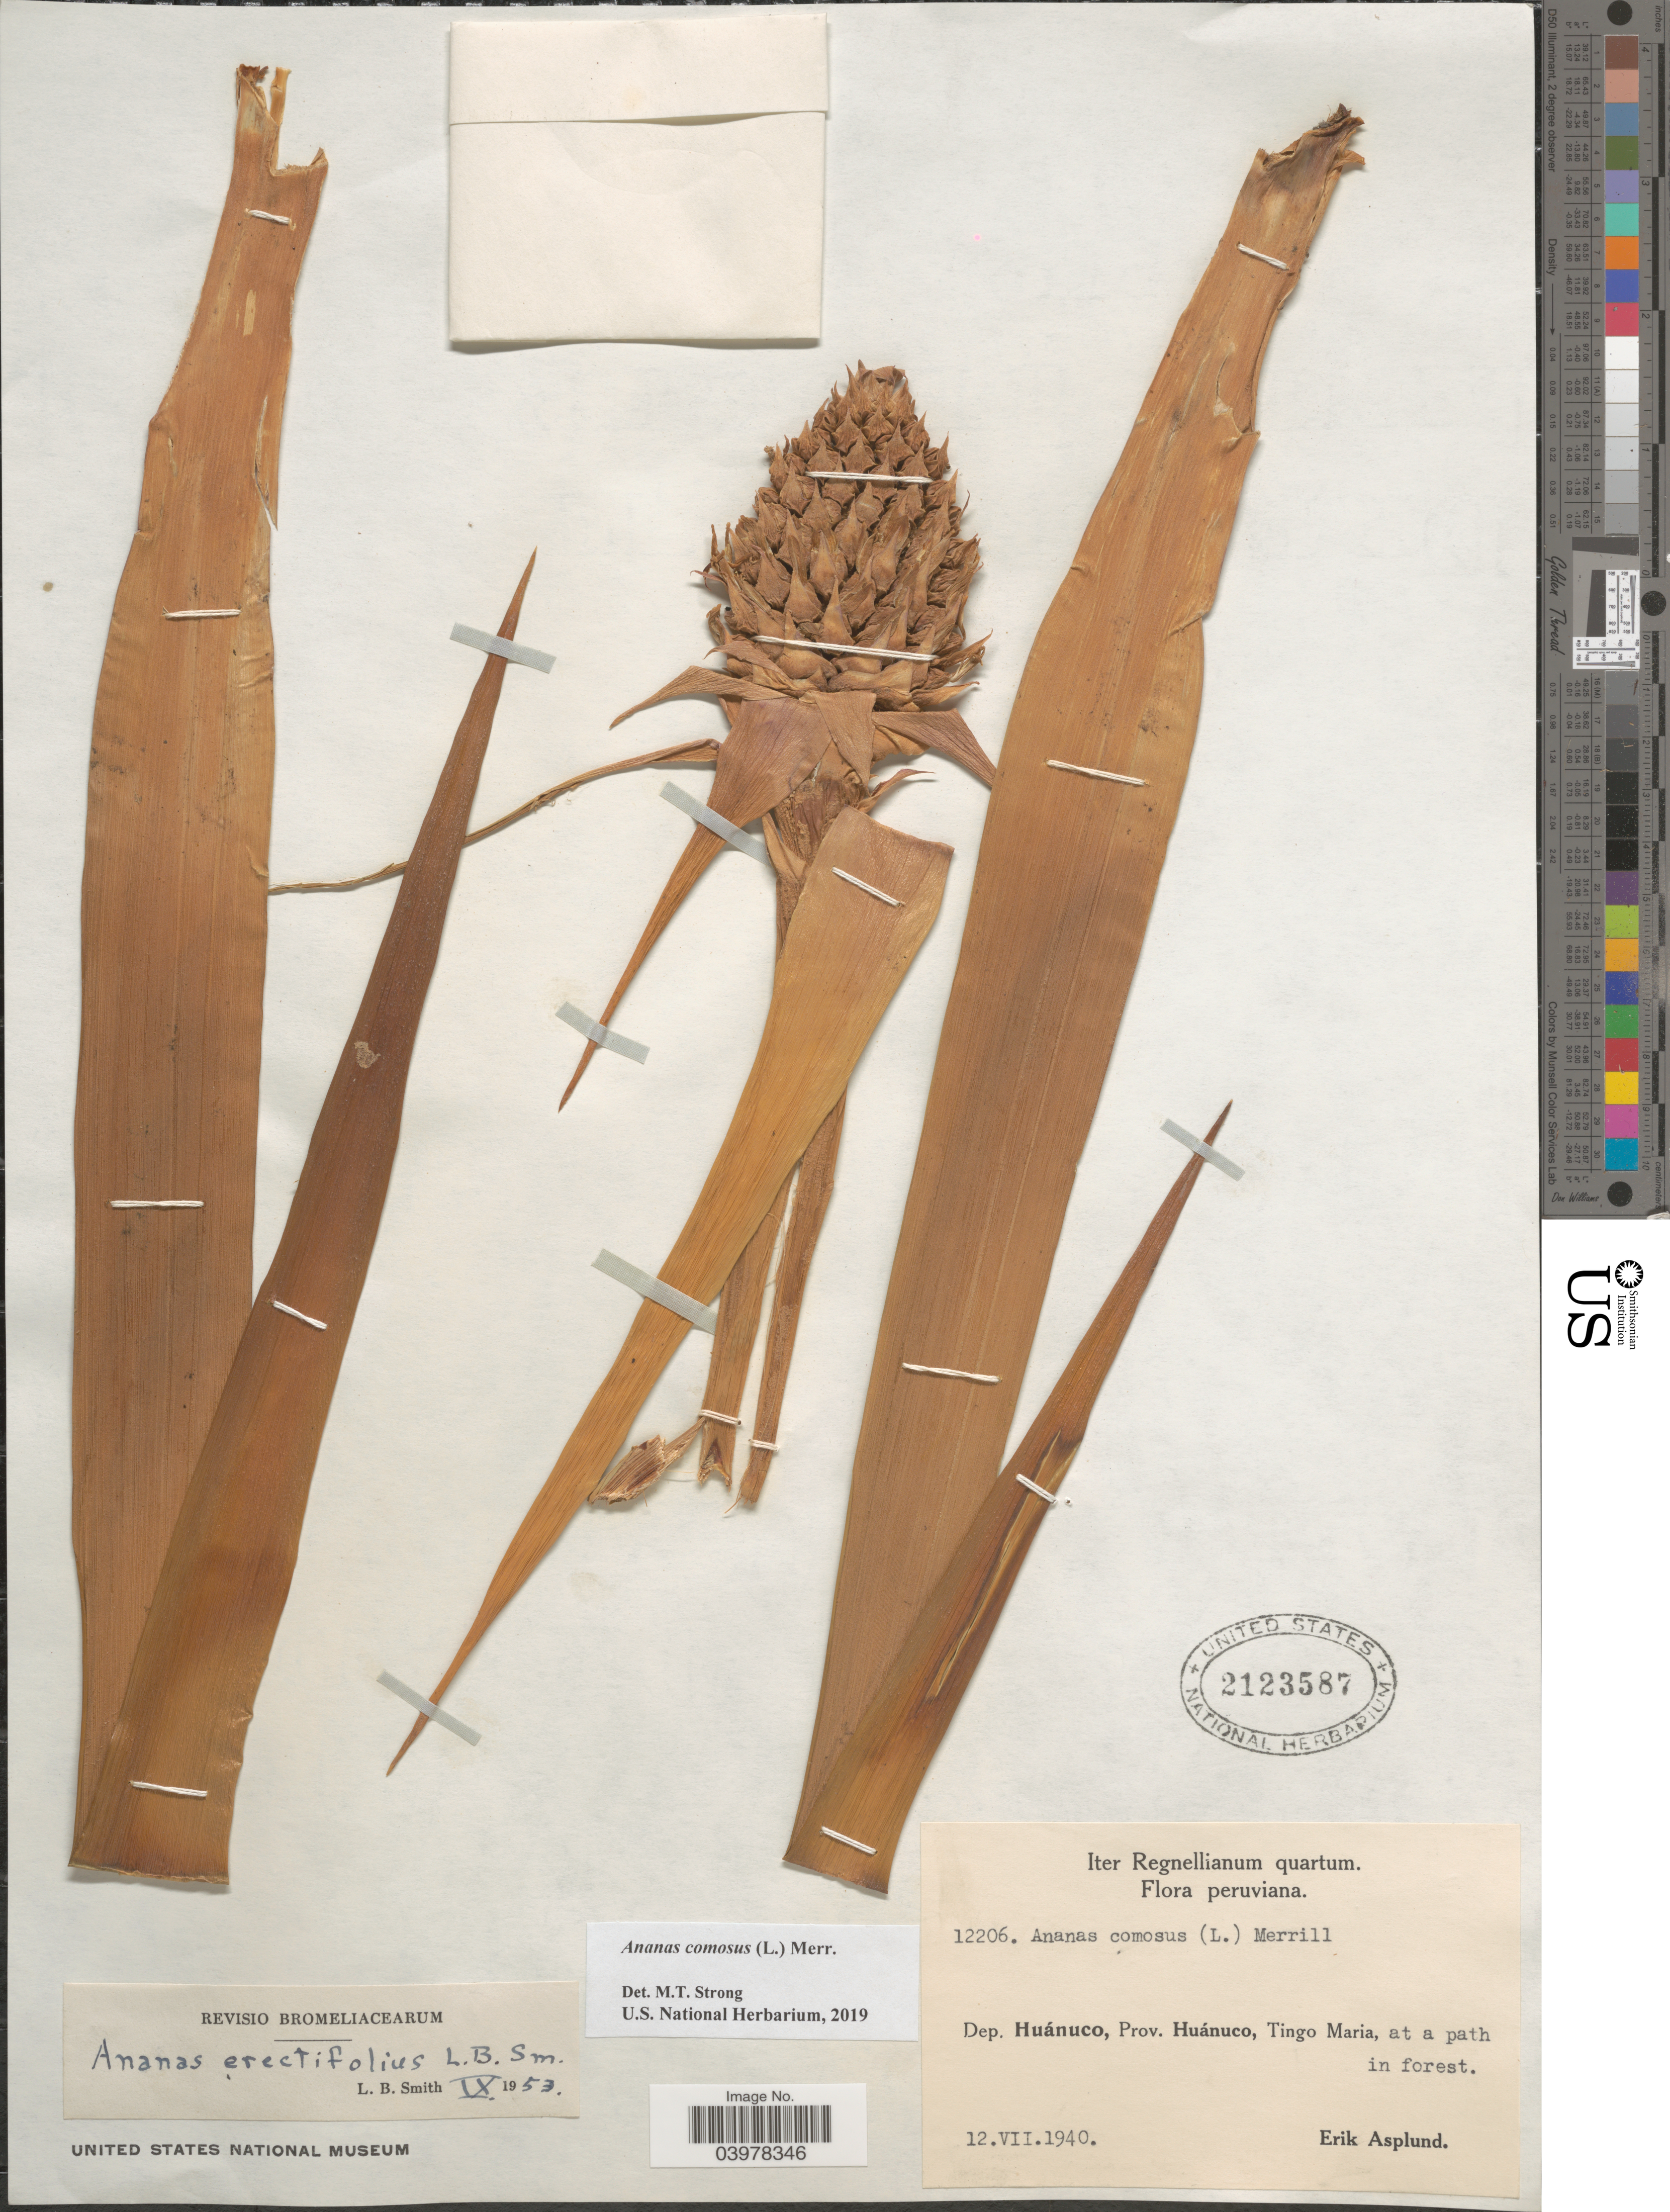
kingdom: Plantae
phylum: Tracheophyta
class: Liliopsida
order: Poales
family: Bromeliaceae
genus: Ananas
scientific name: Ananas comosus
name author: (L.) Merr.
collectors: E. Asplund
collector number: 12206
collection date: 1940-07-12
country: Peru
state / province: Huánuco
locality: Dep. Huánuco, Prov. Huánuco, Tingo Maria, at a path in forest.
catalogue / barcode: US 2123587